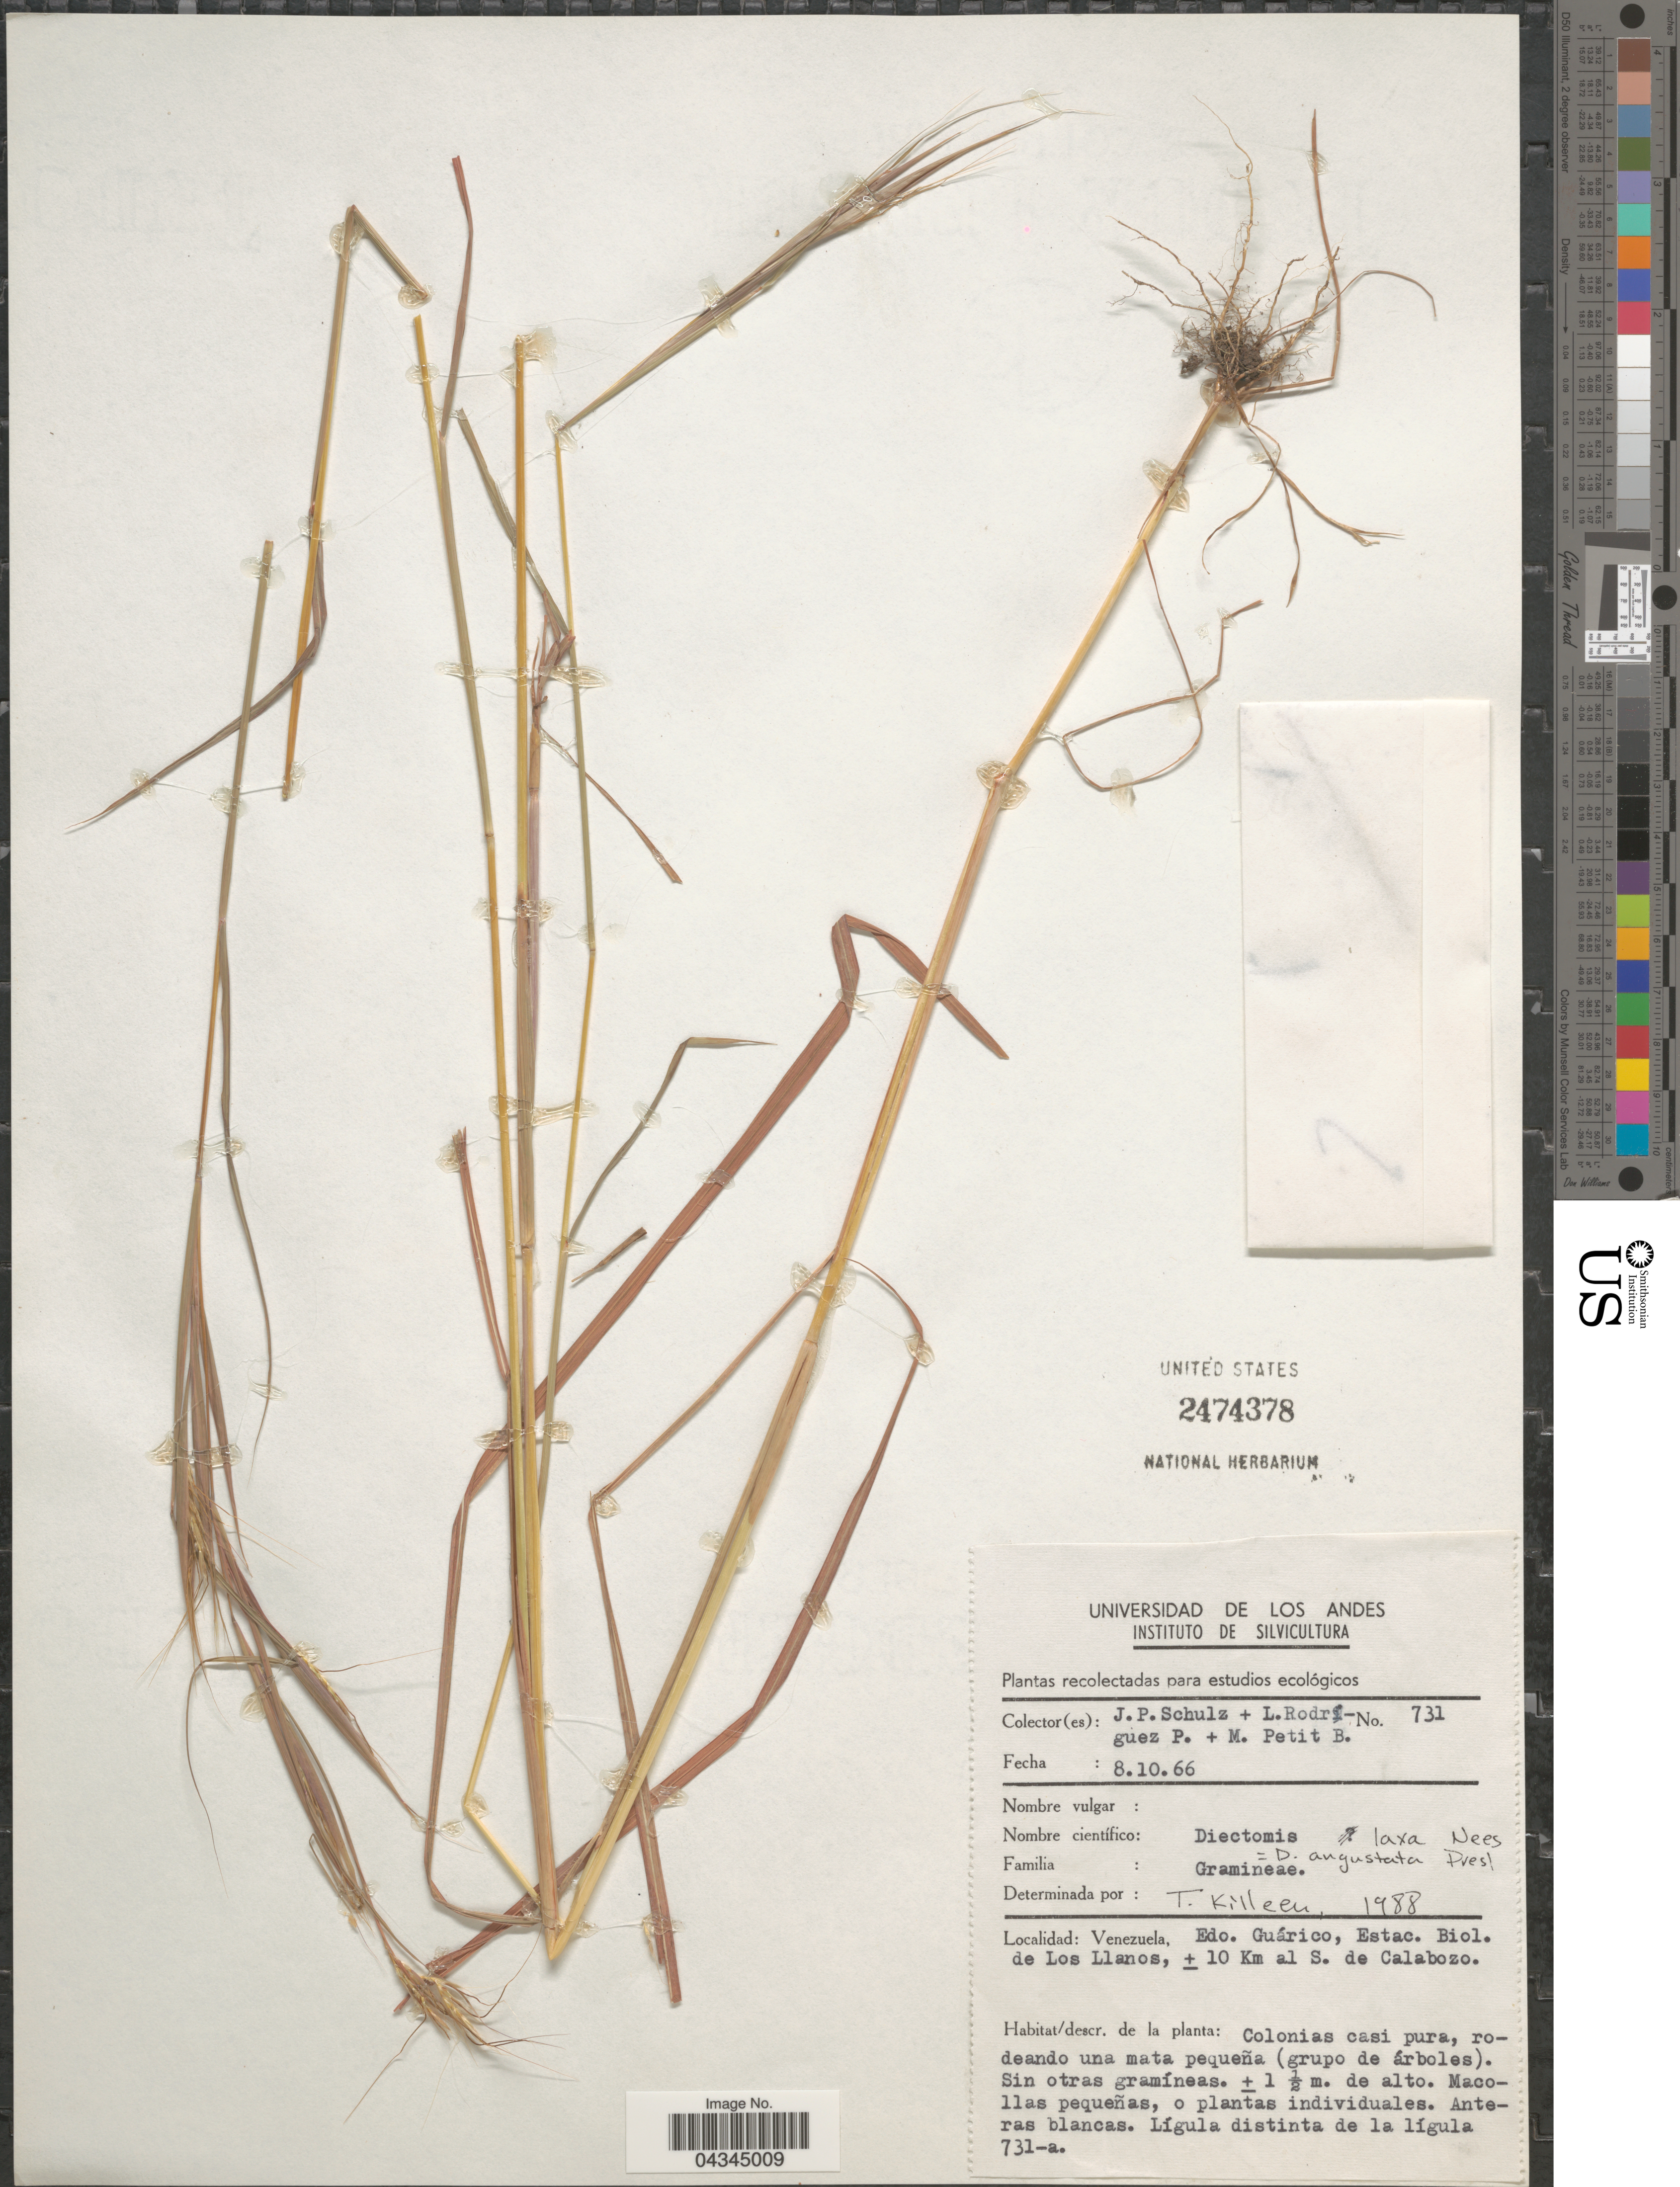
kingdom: Plantae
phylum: Tracheophyta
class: Liliopsida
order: Poales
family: Poaceae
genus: Andropogon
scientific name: Andropogon angustatus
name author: (J. Presl) Steud.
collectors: J. P. Schulz, L. Rodríguez P. & M. Petit B.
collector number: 731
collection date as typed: Transcribed d/m/y: 8/10/66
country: Venezuela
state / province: Guarico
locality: Estac. Biol. de Los Llanos, ± 10 Km al S. de Calabozo.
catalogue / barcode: US 2474378